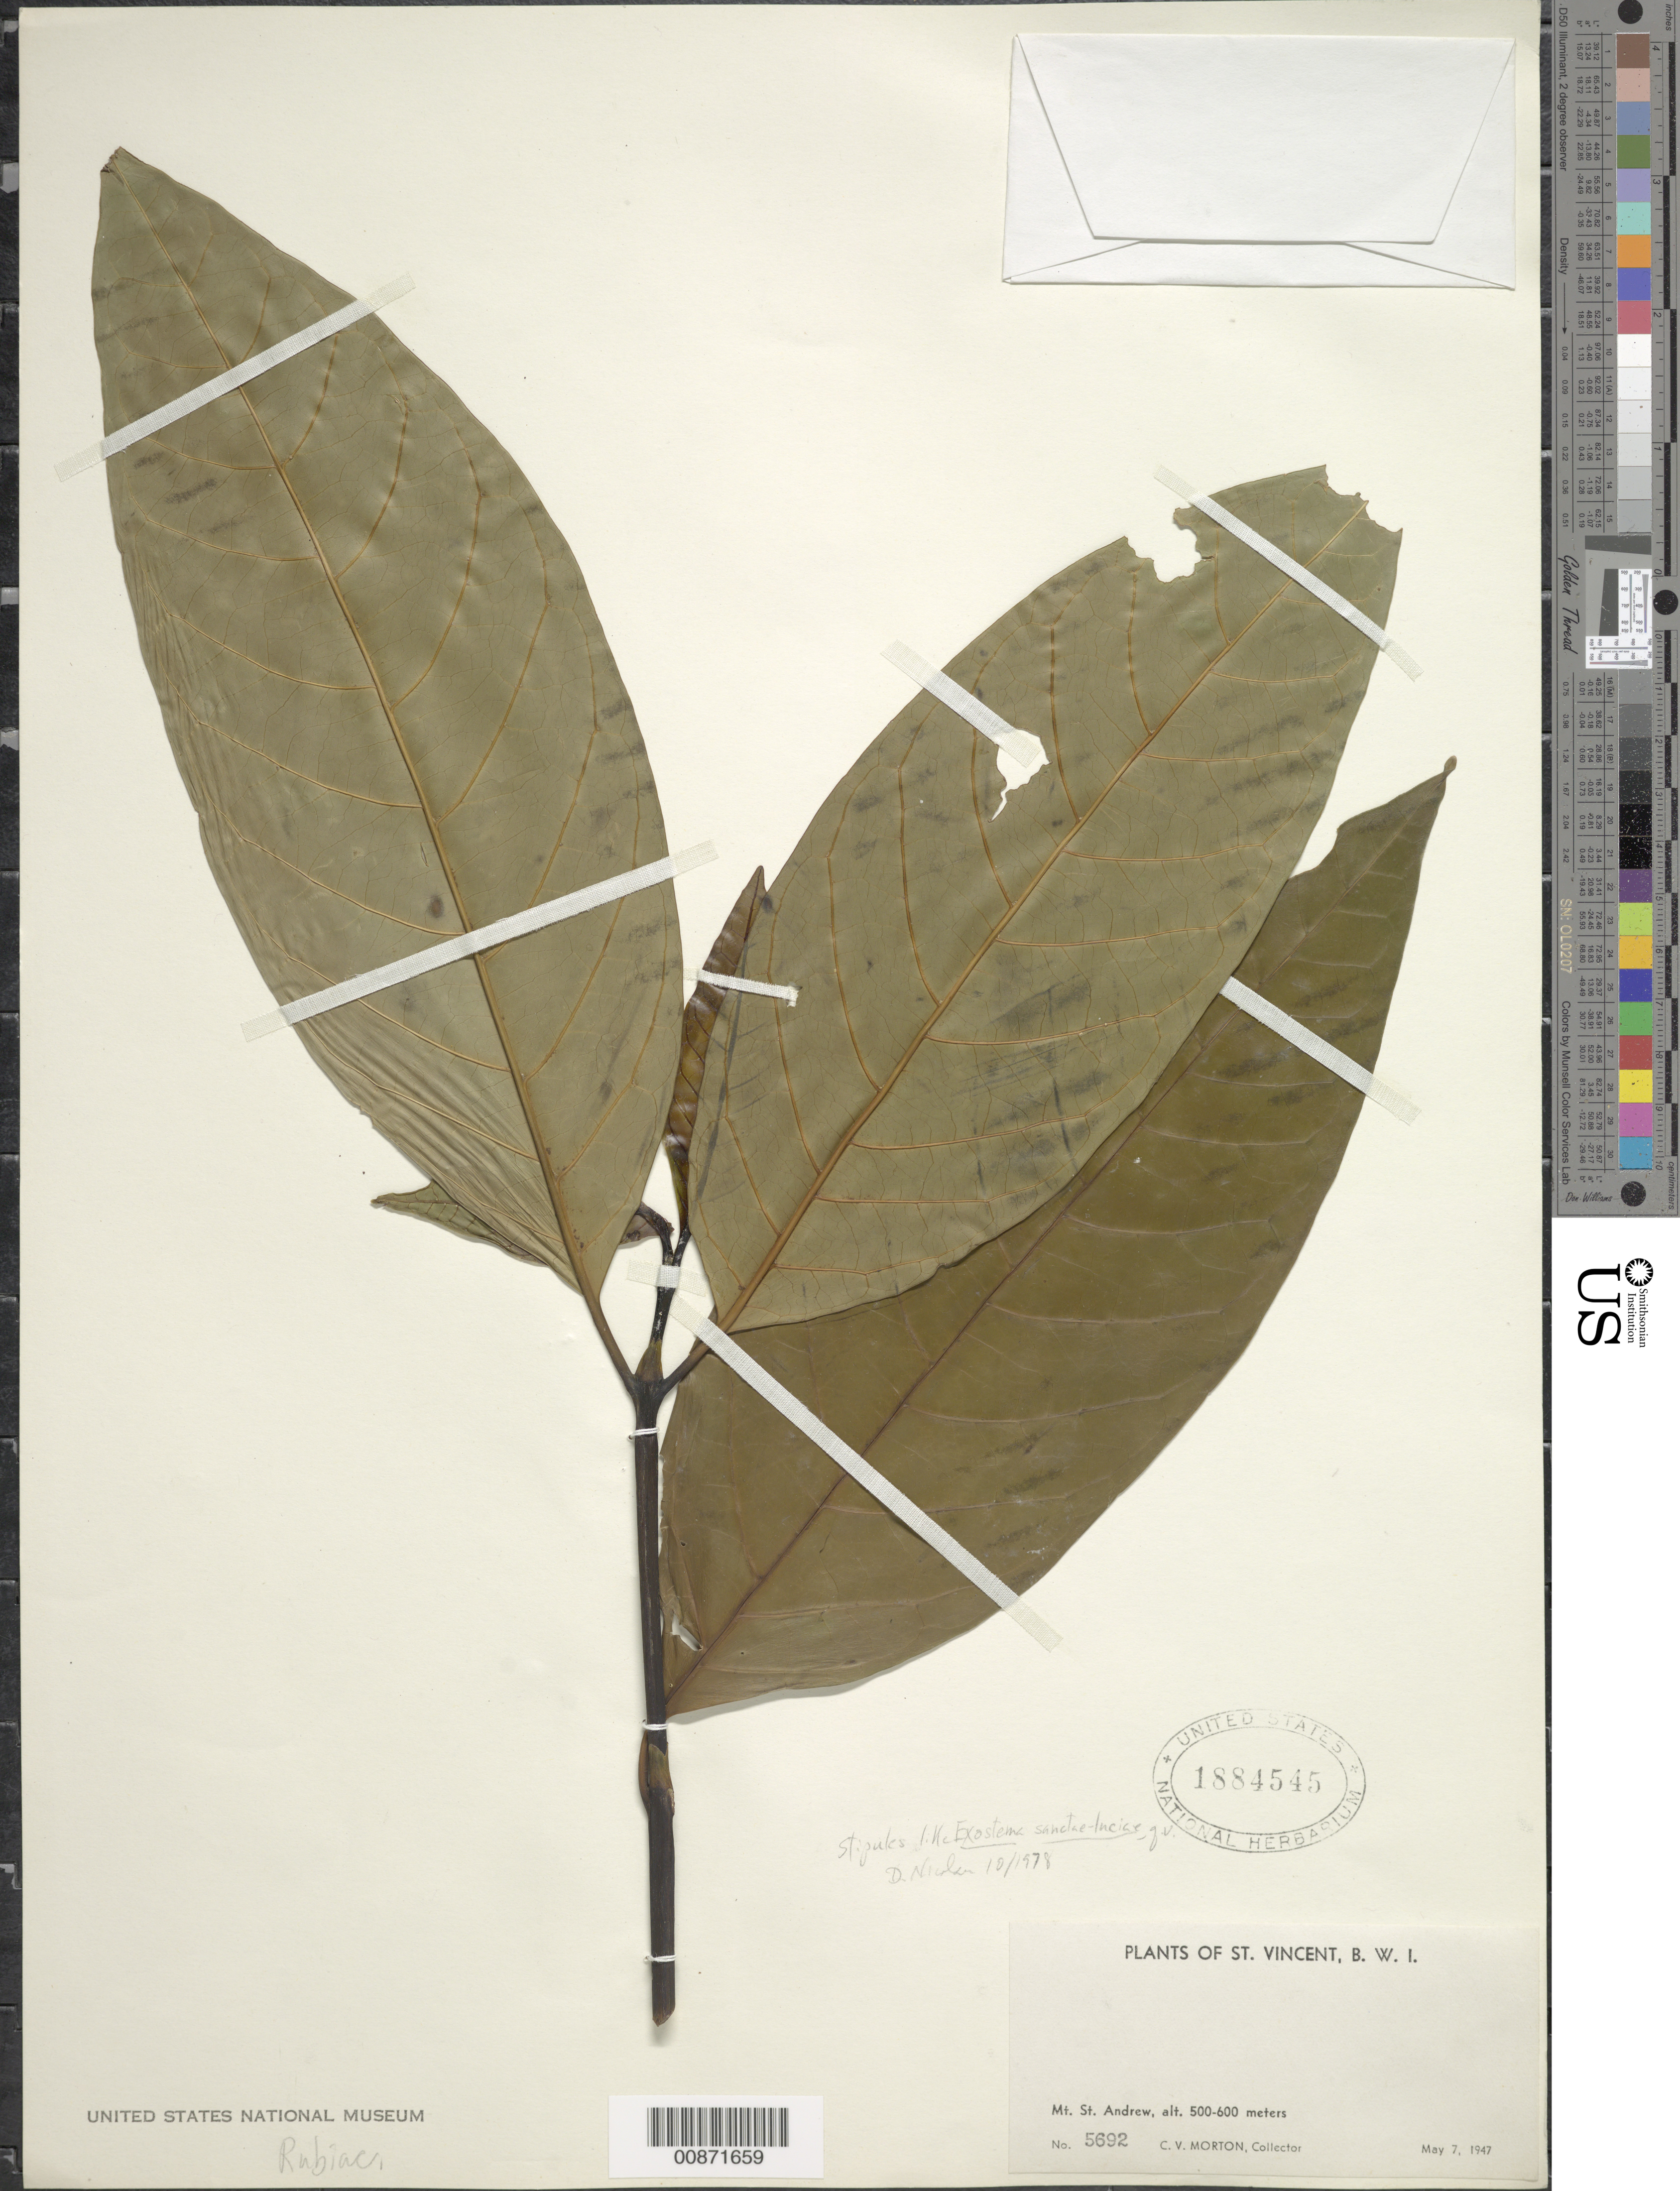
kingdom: Plantae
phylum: Tracheophyta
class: Magnoliopsida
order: Gentianales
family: Rubiaceae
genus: Exostema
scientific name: Exostema sp.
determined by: Nicolson, Dan H.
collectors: C. V. Morton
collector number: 5692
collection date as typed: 07 May 1947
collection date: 1947-05-07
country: St. Vincent - Grenadines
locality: Mt. St. Andrew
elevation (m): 500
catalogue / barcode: US 1884545